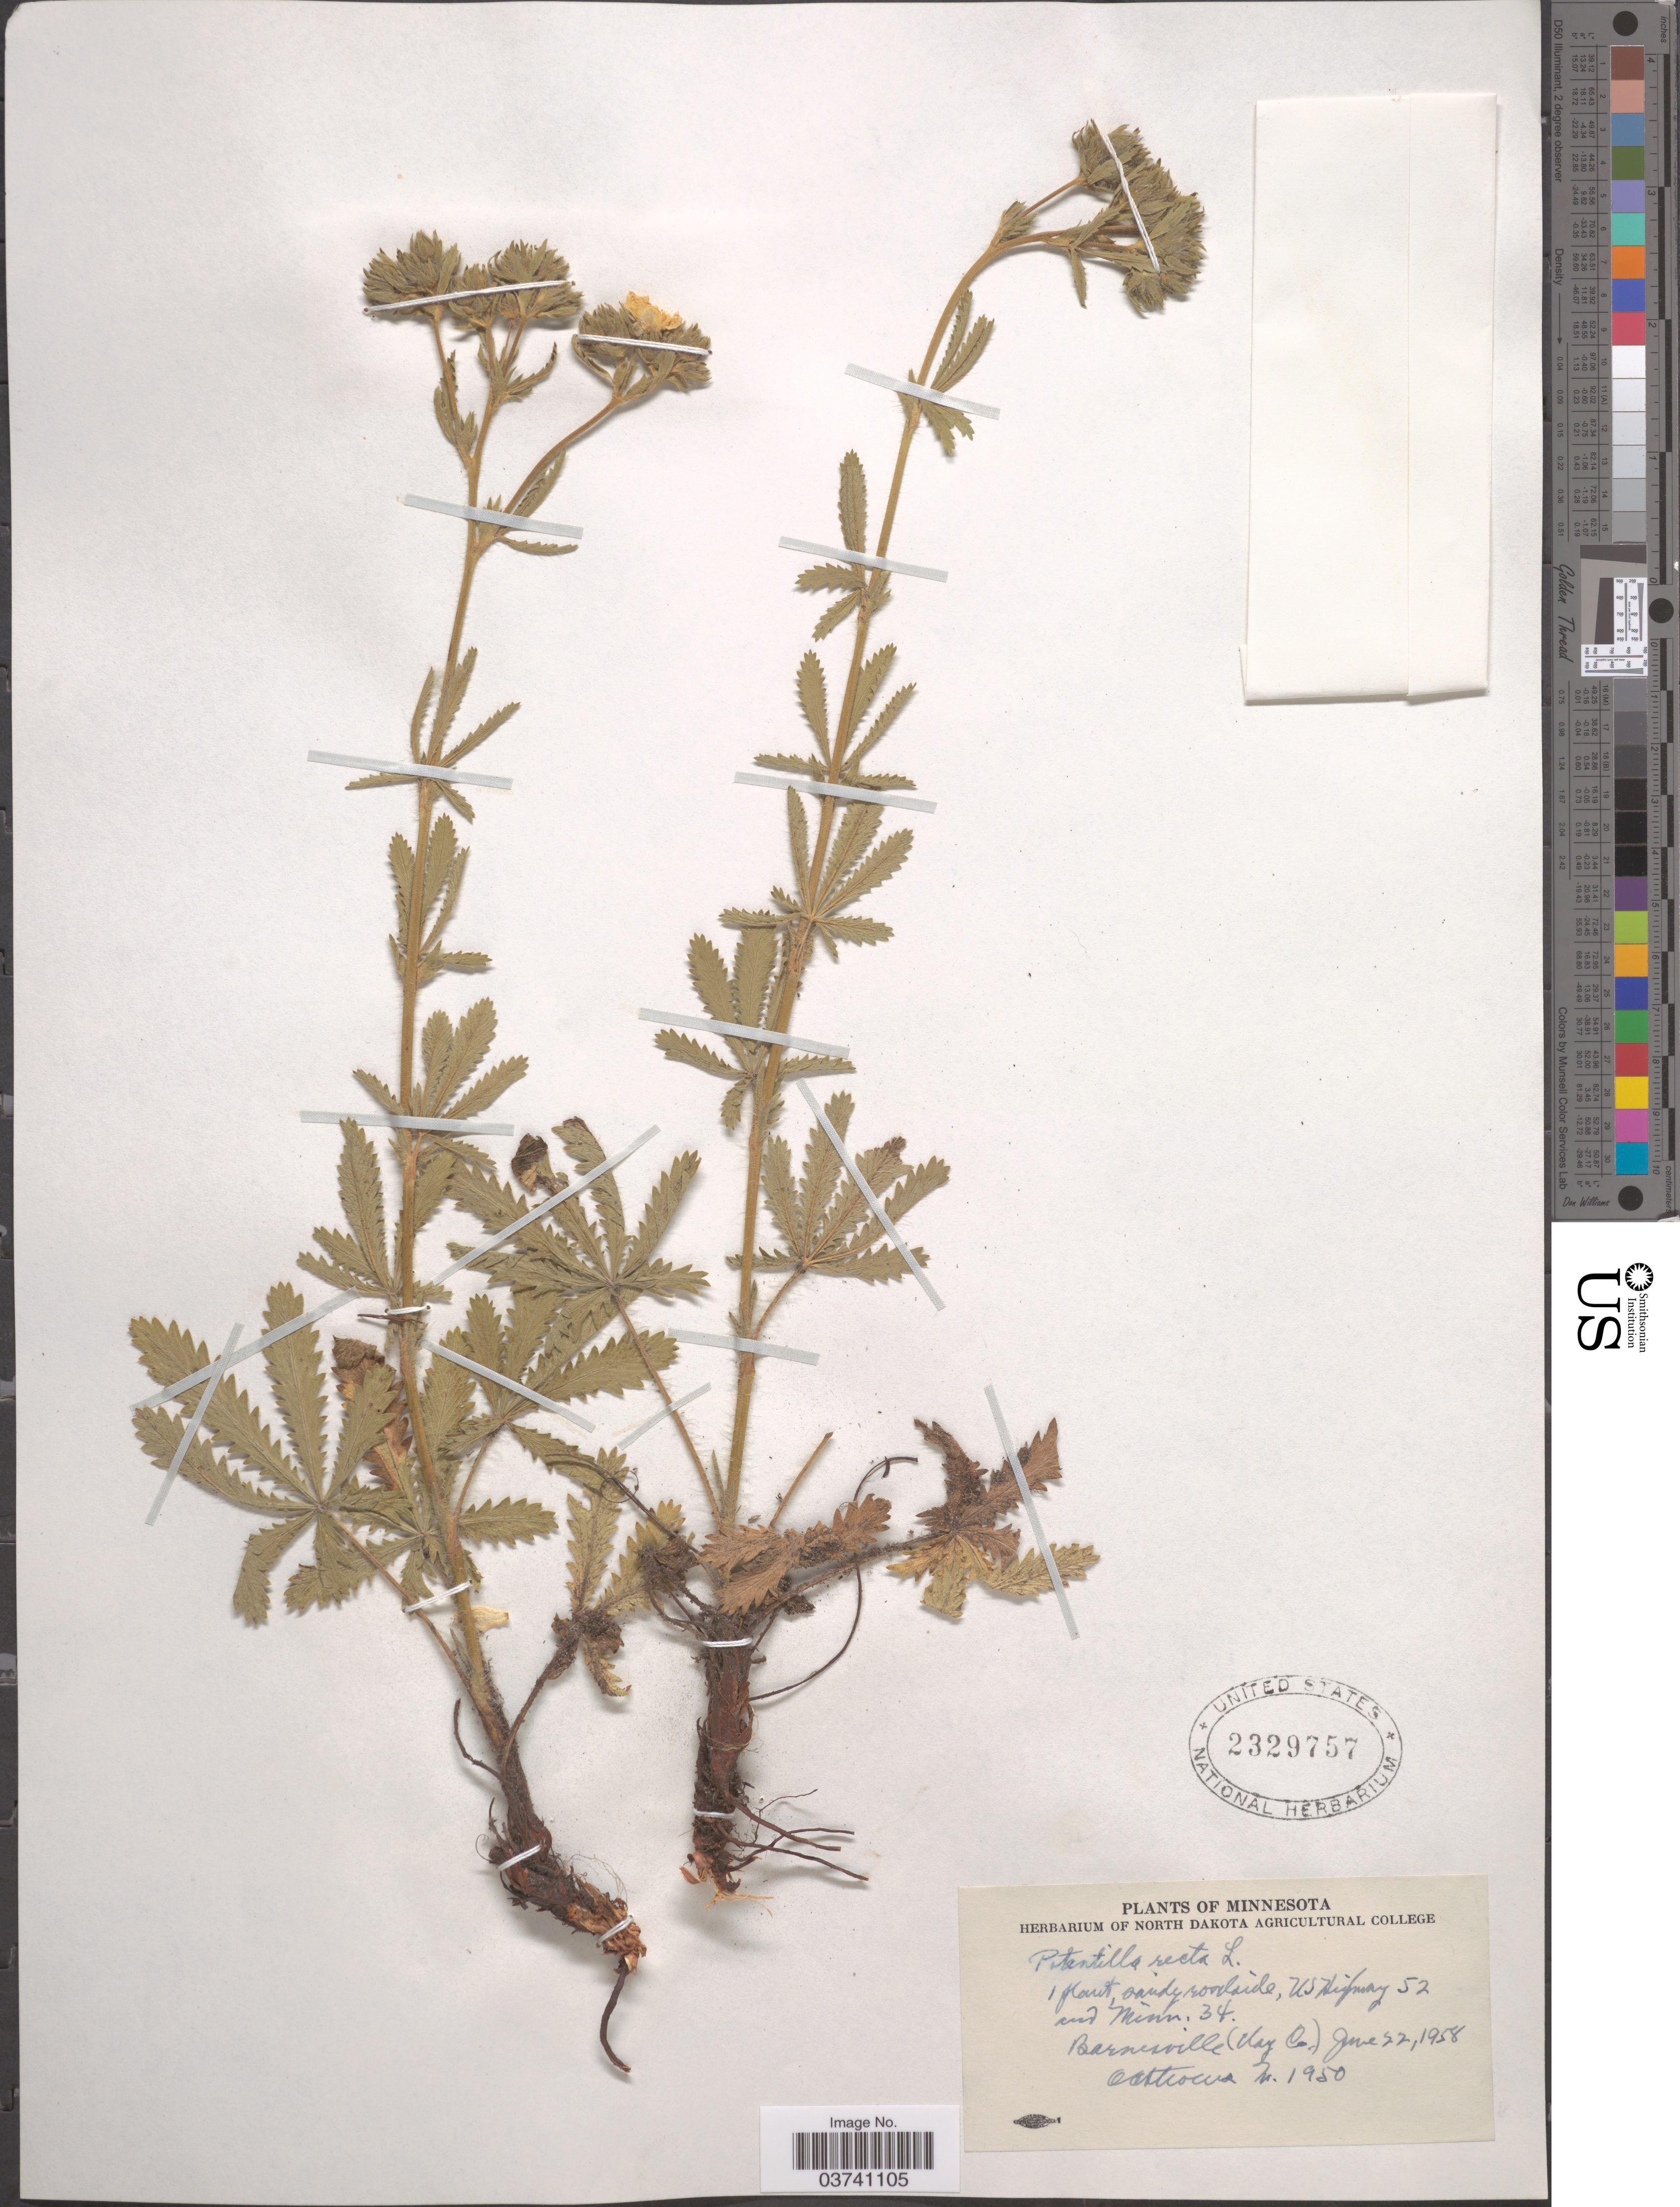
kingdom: Plantae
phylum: Tracheophyta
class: Magnoliopsida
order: Rosales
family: Rosaceae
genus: Potentilla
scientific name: Potentilla recta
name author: L.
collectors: O. A. Stevens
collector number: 1950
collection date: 1958-06-22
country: United States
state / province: Minnesota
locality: Sandy roadside, US Highway 52 and Minn. 34. Barnesville (Clay Co.).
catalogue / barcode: US 2329757